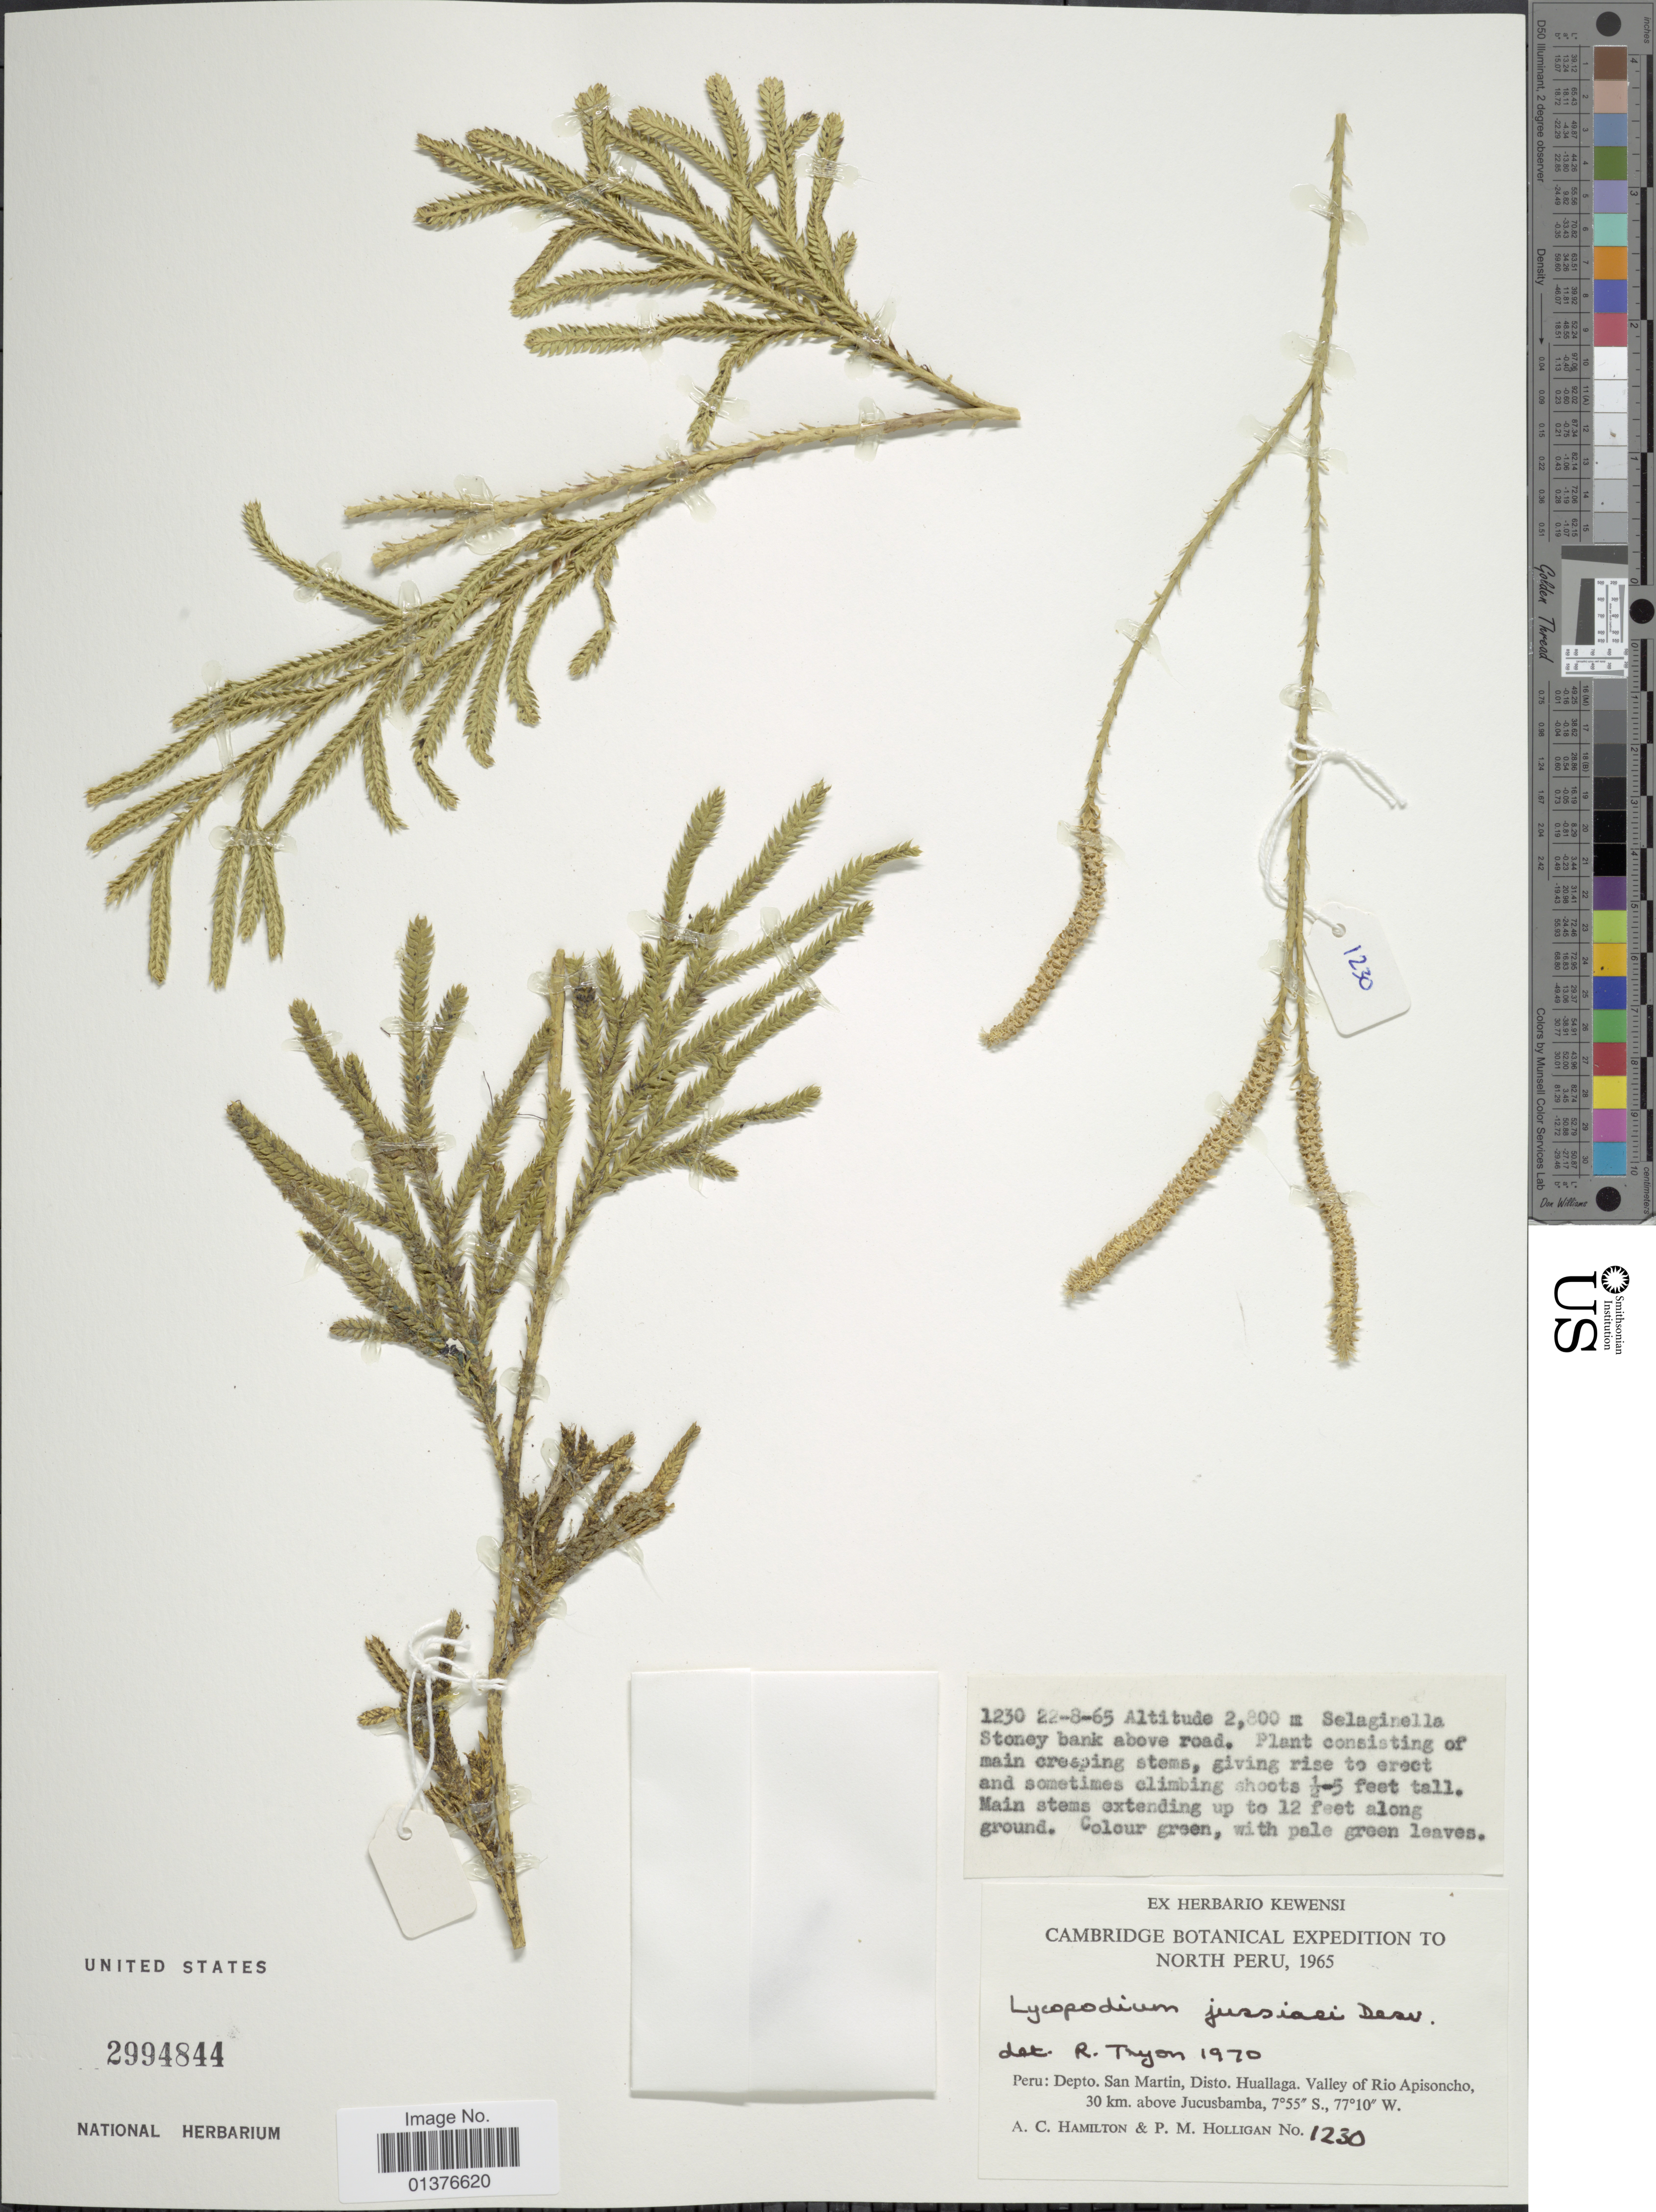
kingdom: Plantae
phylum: Tracheophyta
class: Lycopodiopsida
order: Lycopodiales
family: Lycopodiaceae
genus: Diphasium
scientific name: Diphasium jussiaei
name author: (Desv.) C. Presl ex Rothm.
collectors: A. Hamilton & P. Holligan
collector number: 1230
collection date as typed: Transcribed d/m/y: 22/8/65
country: Peru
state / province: San Martín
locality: Disto. Huallaga, Valley of Rio Apisoncho, 30km above Jucusbamba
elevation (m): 2800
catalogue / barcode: US 2994844